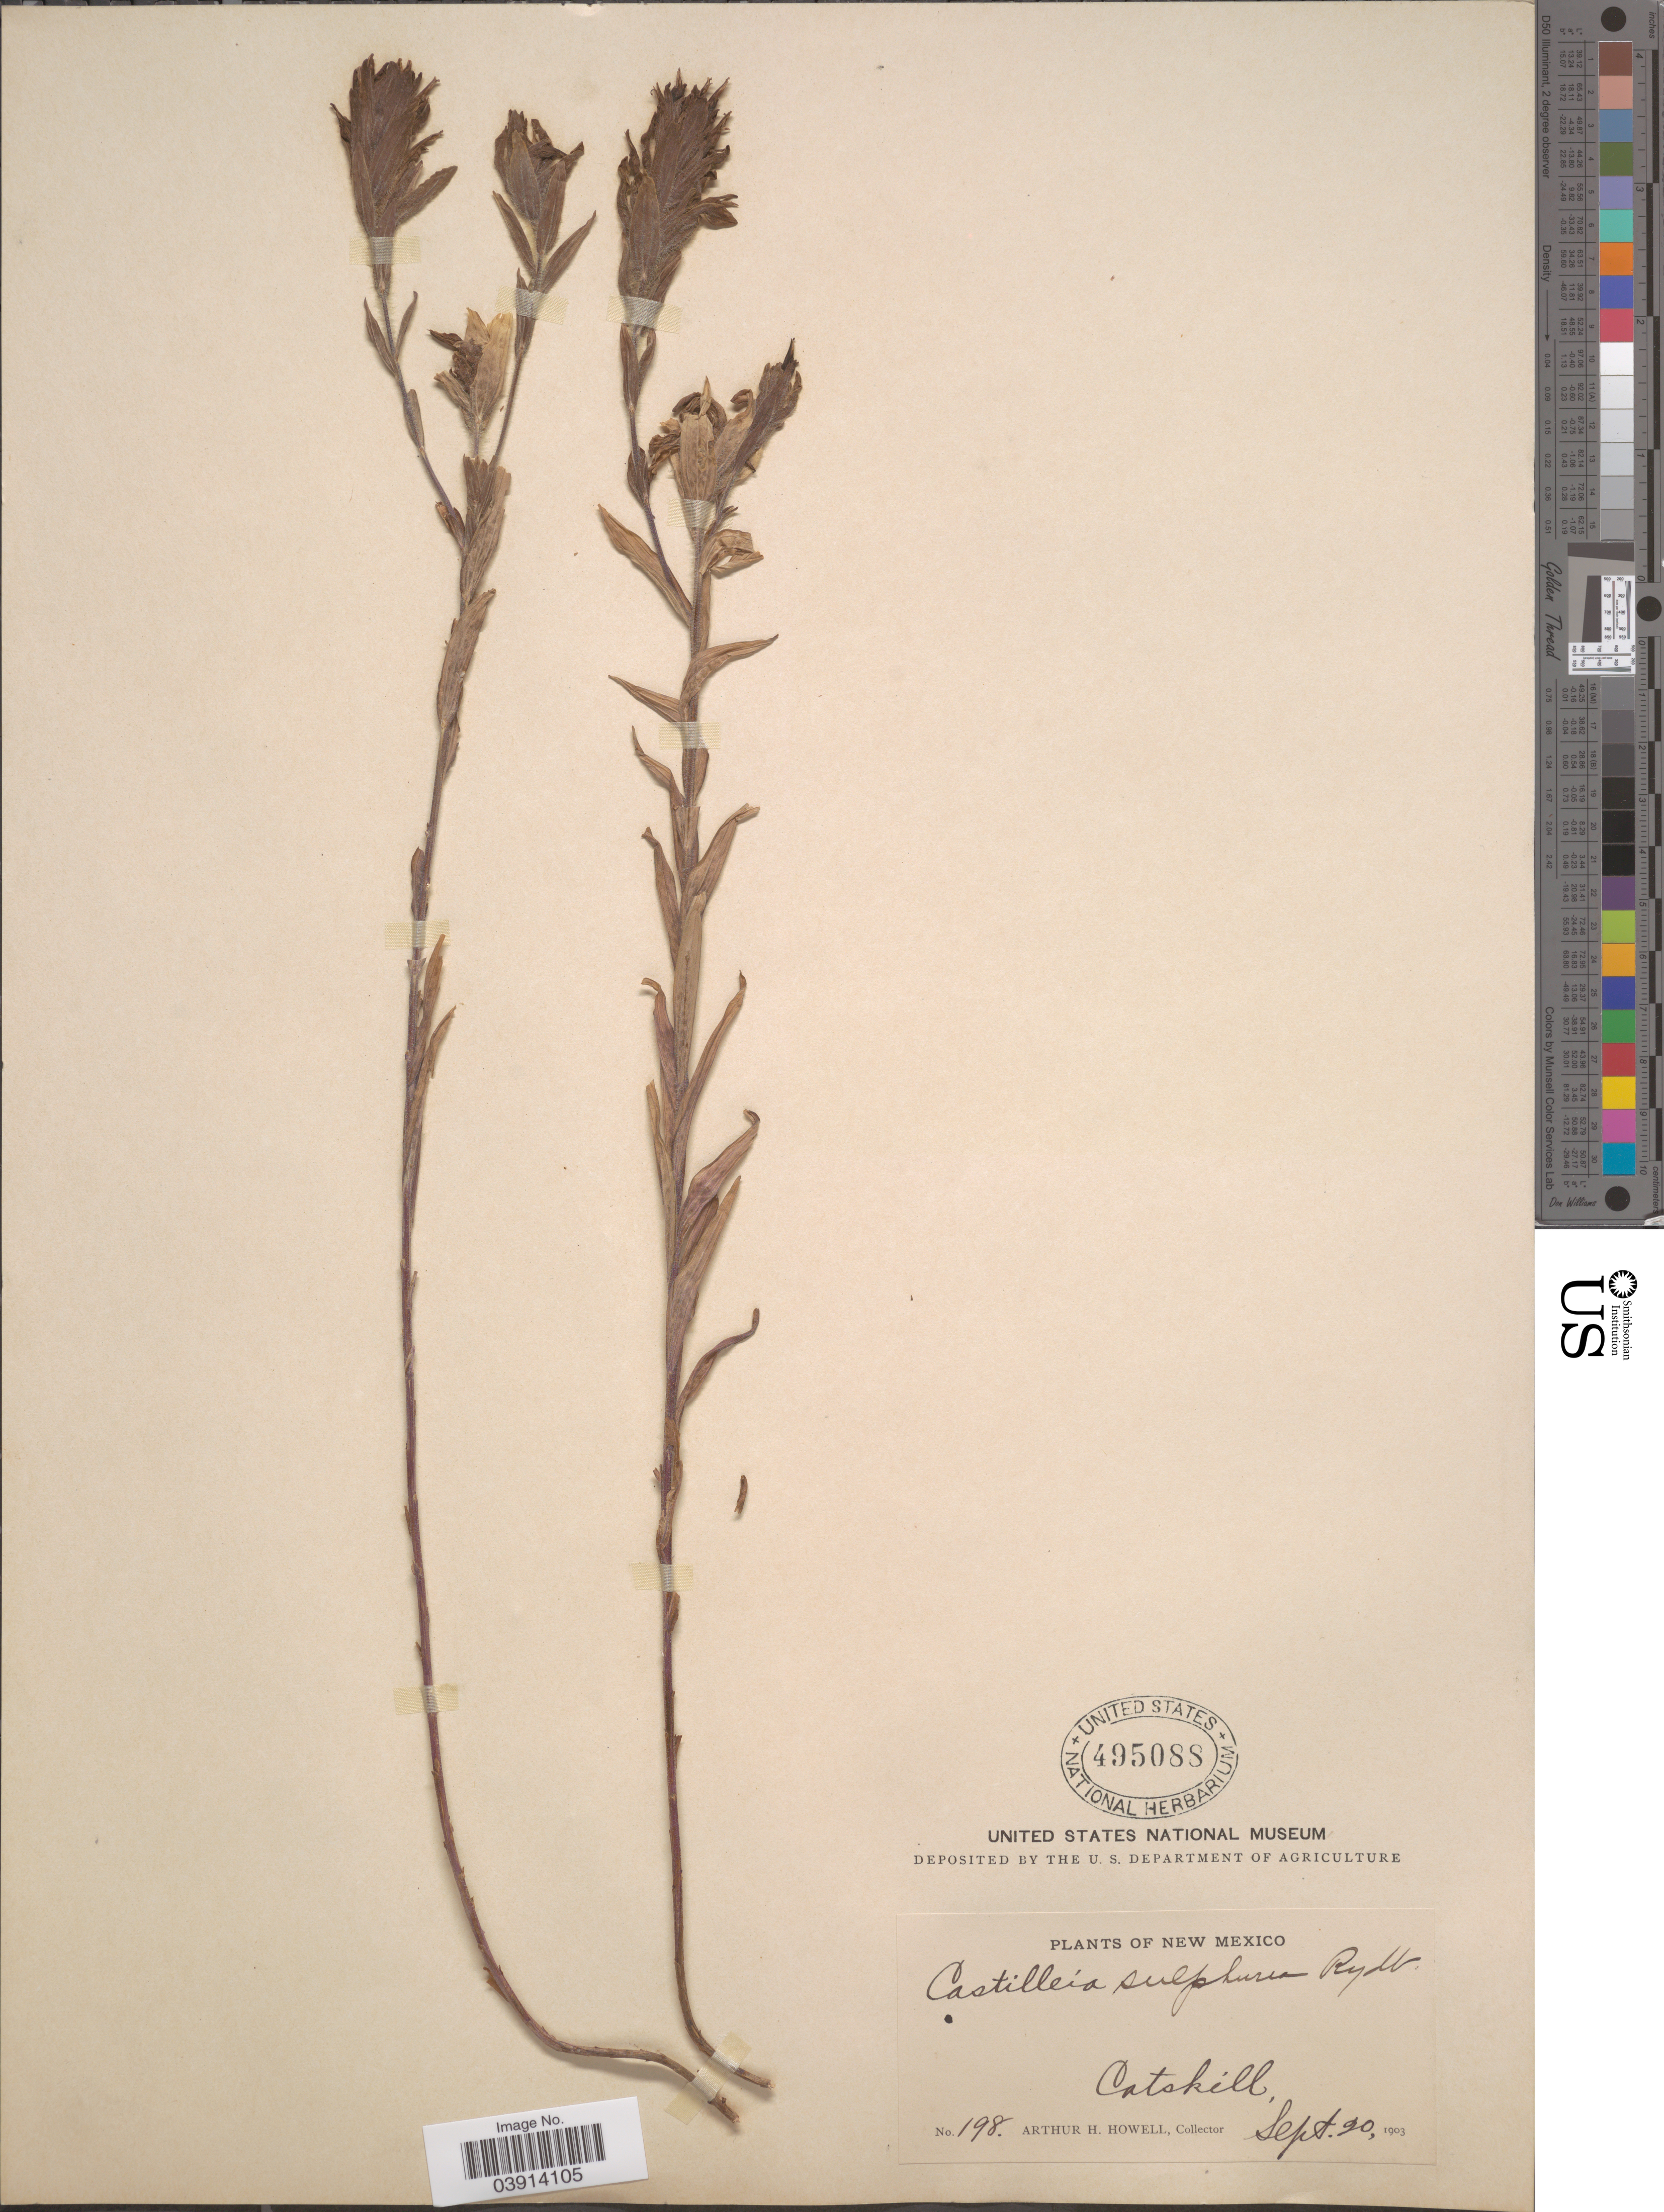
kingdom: Plantae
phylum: Tracheophyta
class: Magnoliopsida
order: Lamiales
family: Orobanchaceae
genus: Castilleja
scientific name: Castilleja septentrionalis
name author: Lindl.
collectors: A. Howell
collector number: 198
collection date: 1903-09-20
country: United States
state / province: New Mexico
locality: Catskill.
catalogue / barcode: US 495088